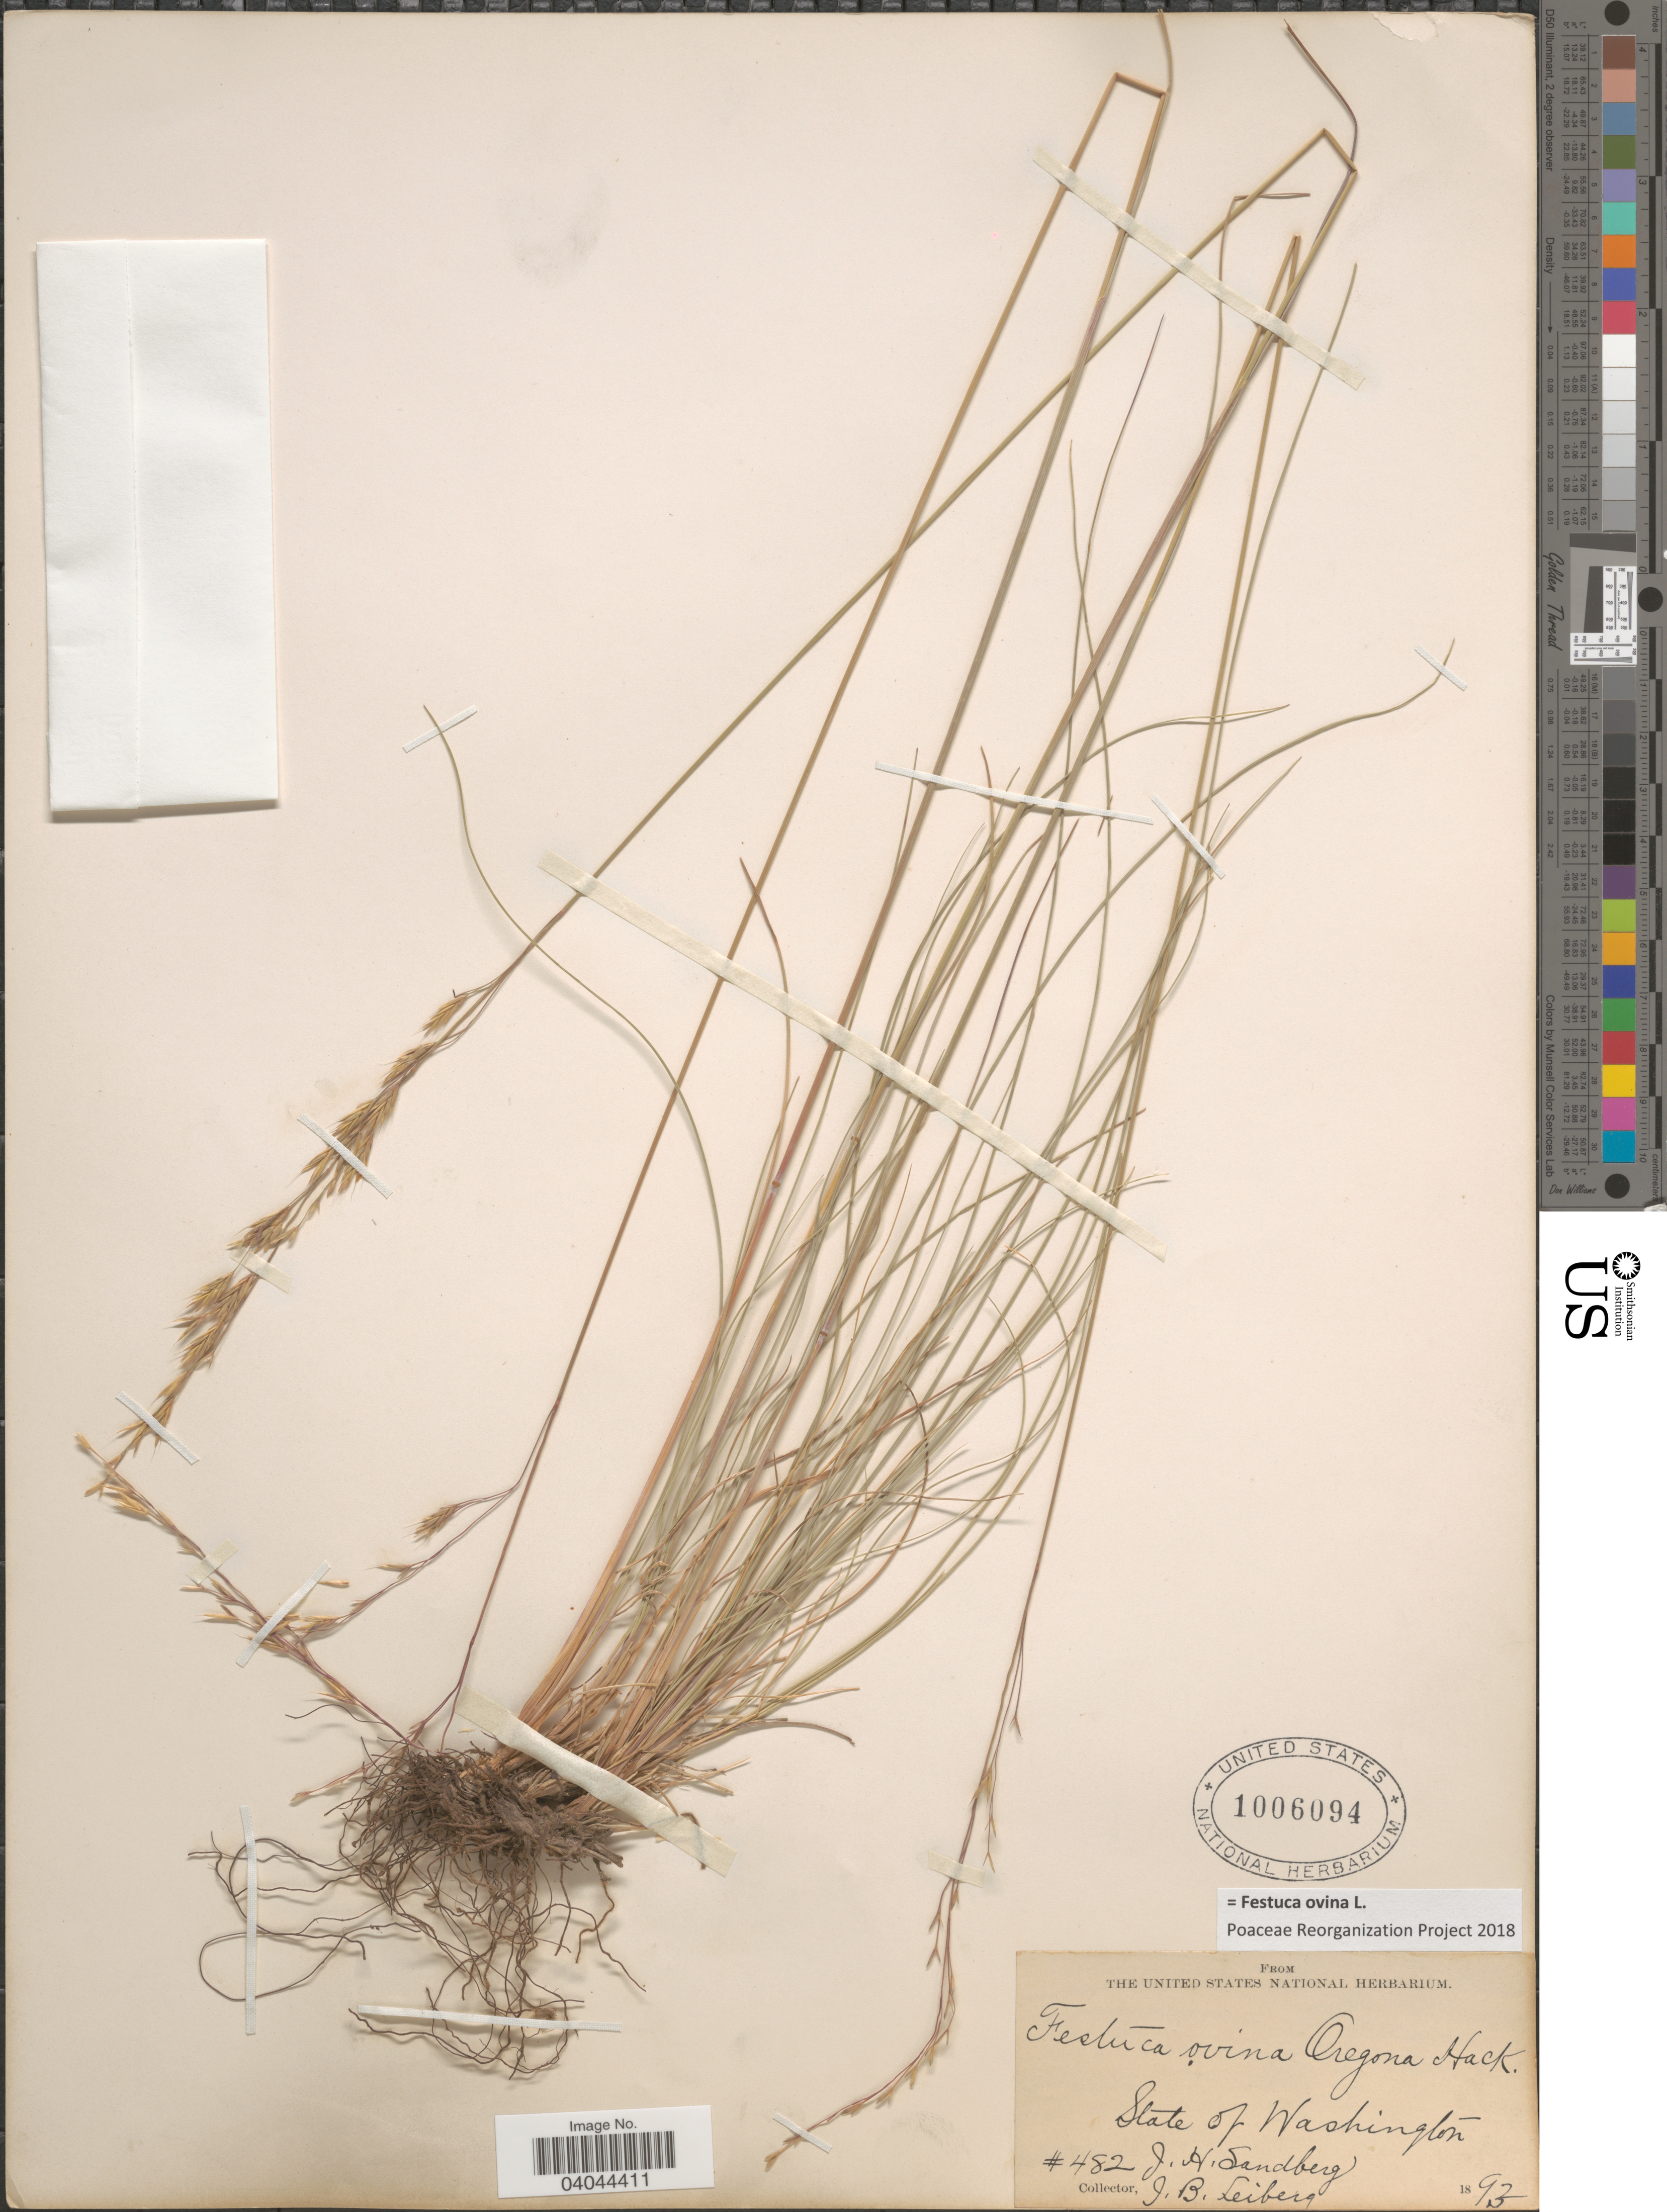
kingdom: Plantae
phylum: Tracheophyta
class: Liliopsida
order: Poales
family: Poaceae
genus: Festuca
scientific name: Festuca ovina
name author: L.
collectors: J. H. Sandberg & J. B. Leiberg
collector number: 482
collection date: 1892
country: United States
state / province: Washington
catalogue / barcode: US 1006094